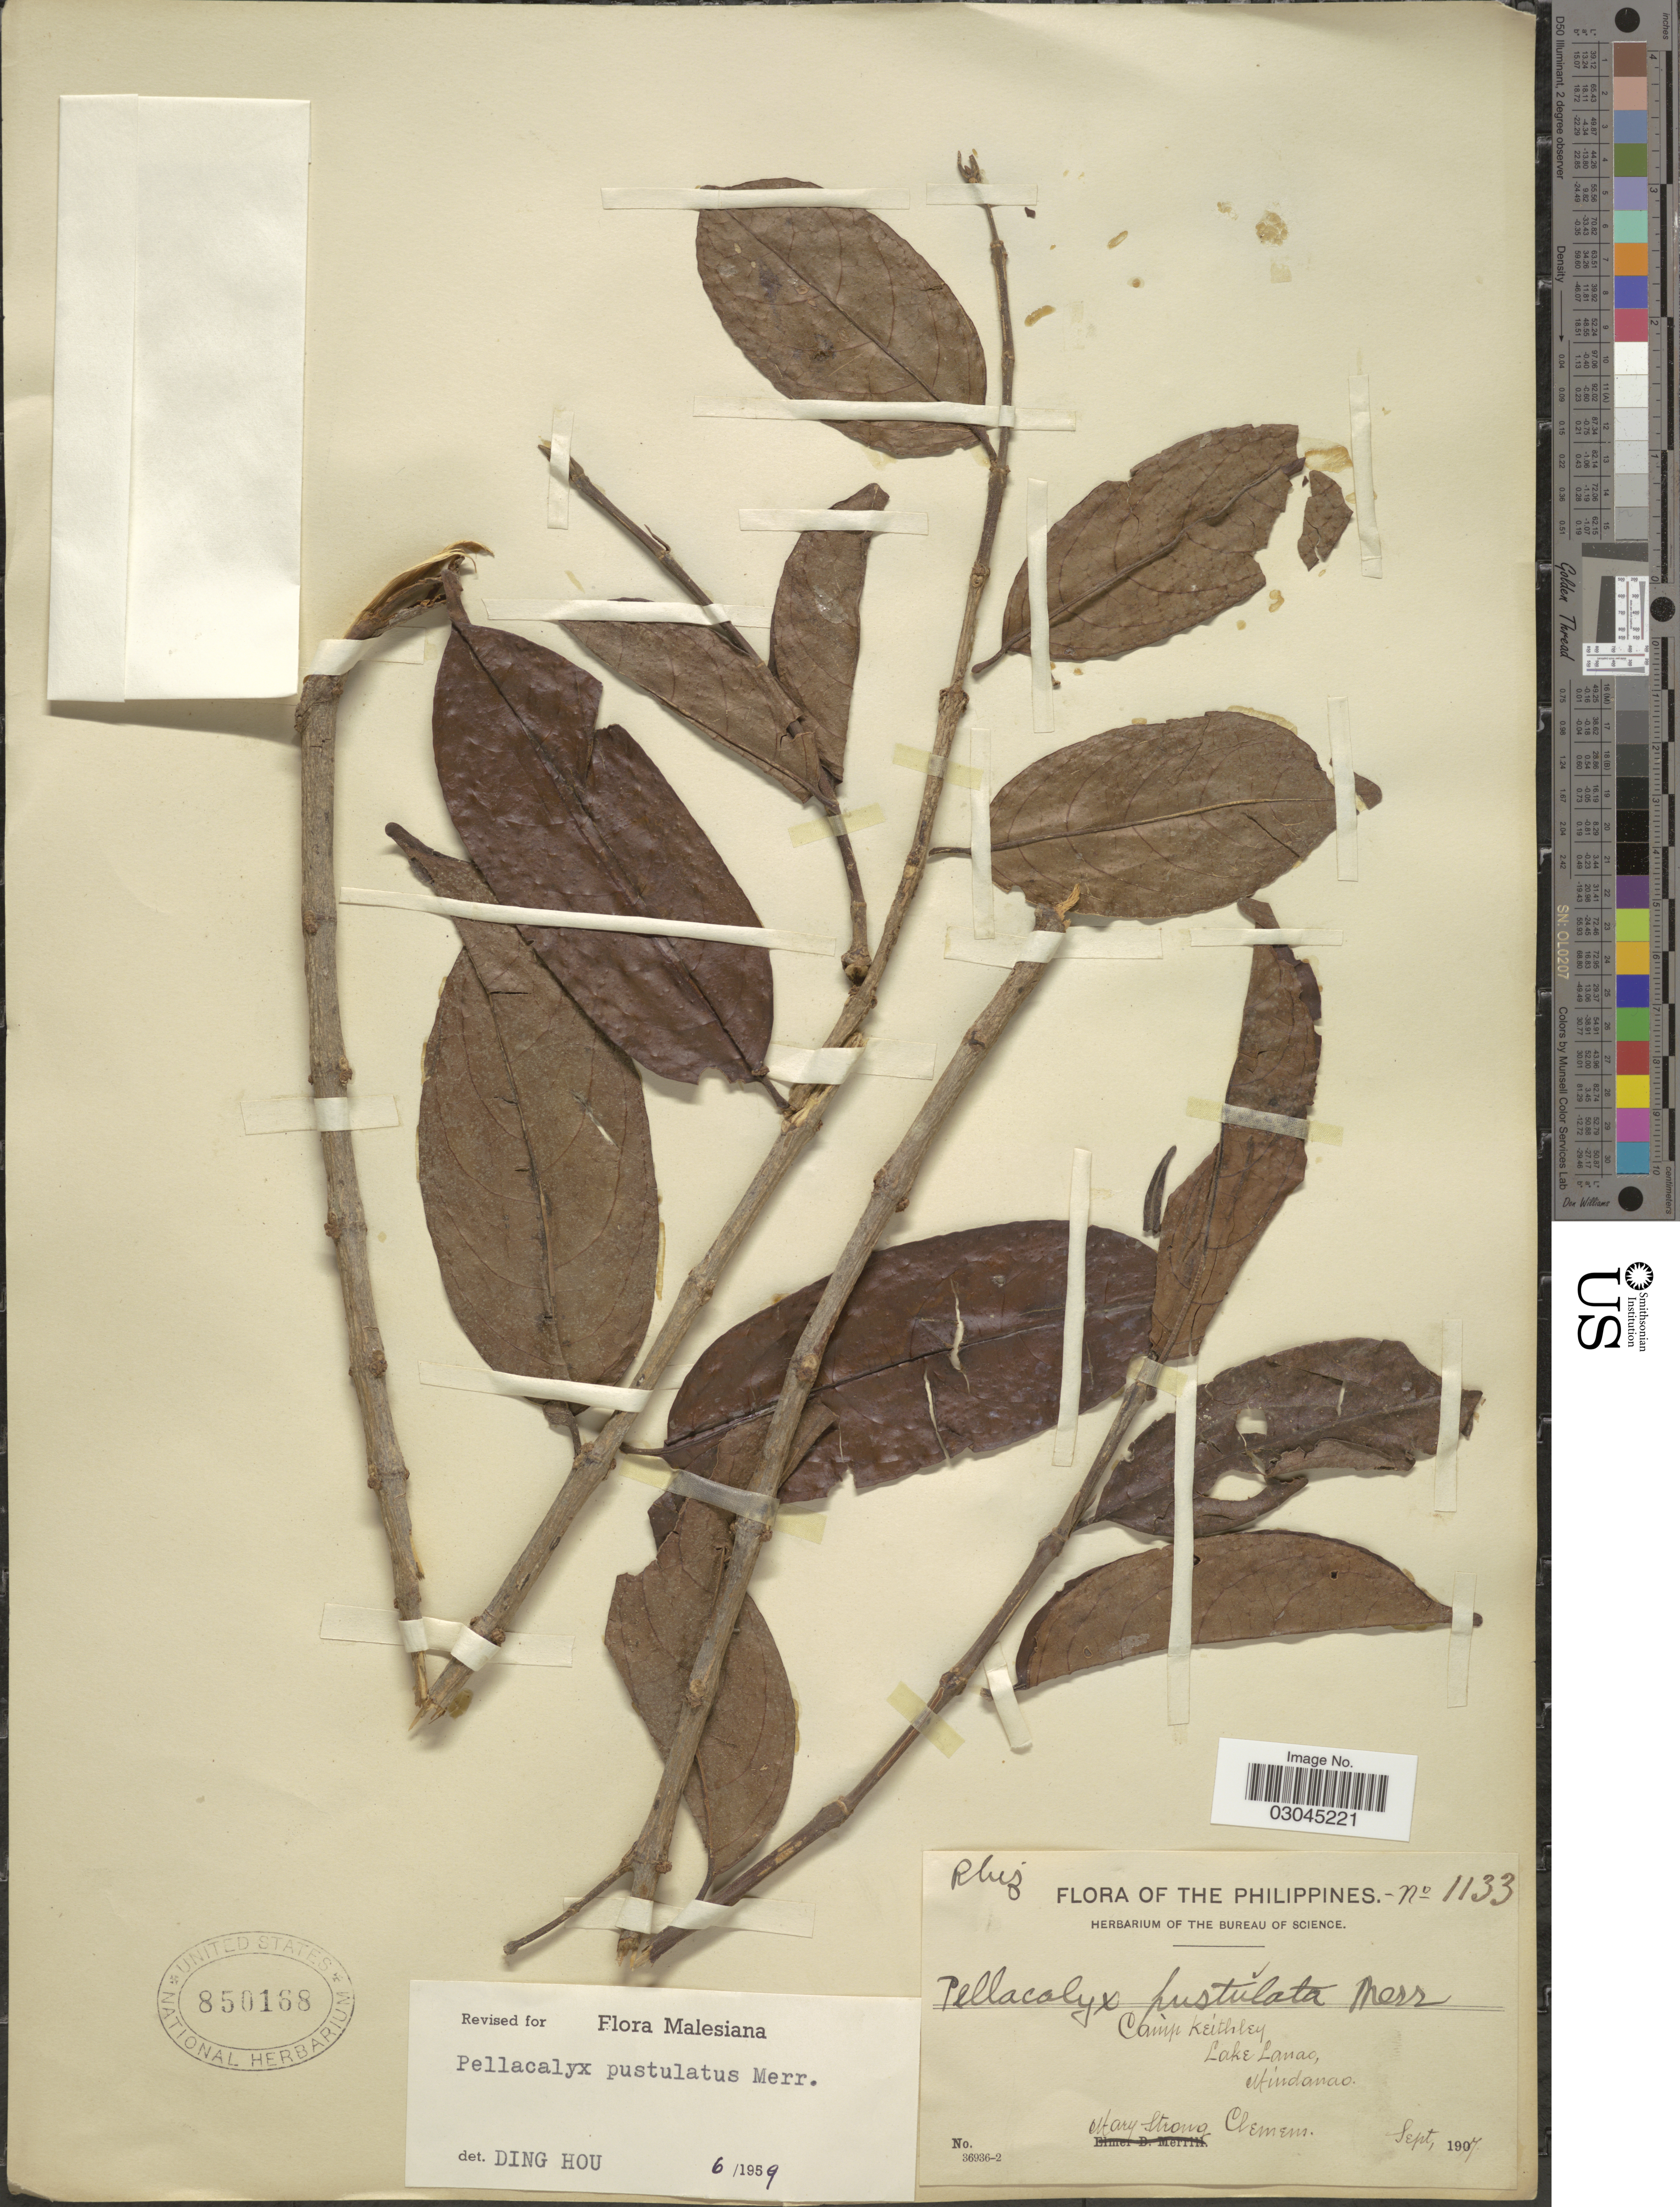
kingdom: Plantae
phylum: Tracheophyta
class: Magnoliopsida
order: Malpighiales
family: Rhizophoraceae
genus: Pellacalyx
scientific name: Pellacalyx pustulata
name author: Merr.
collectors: M. S. Clemens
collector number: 1133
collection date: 1907-09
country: Philippines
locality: Camp Keithley. Lake Lanao, Mindanao.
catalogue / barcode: US 850168